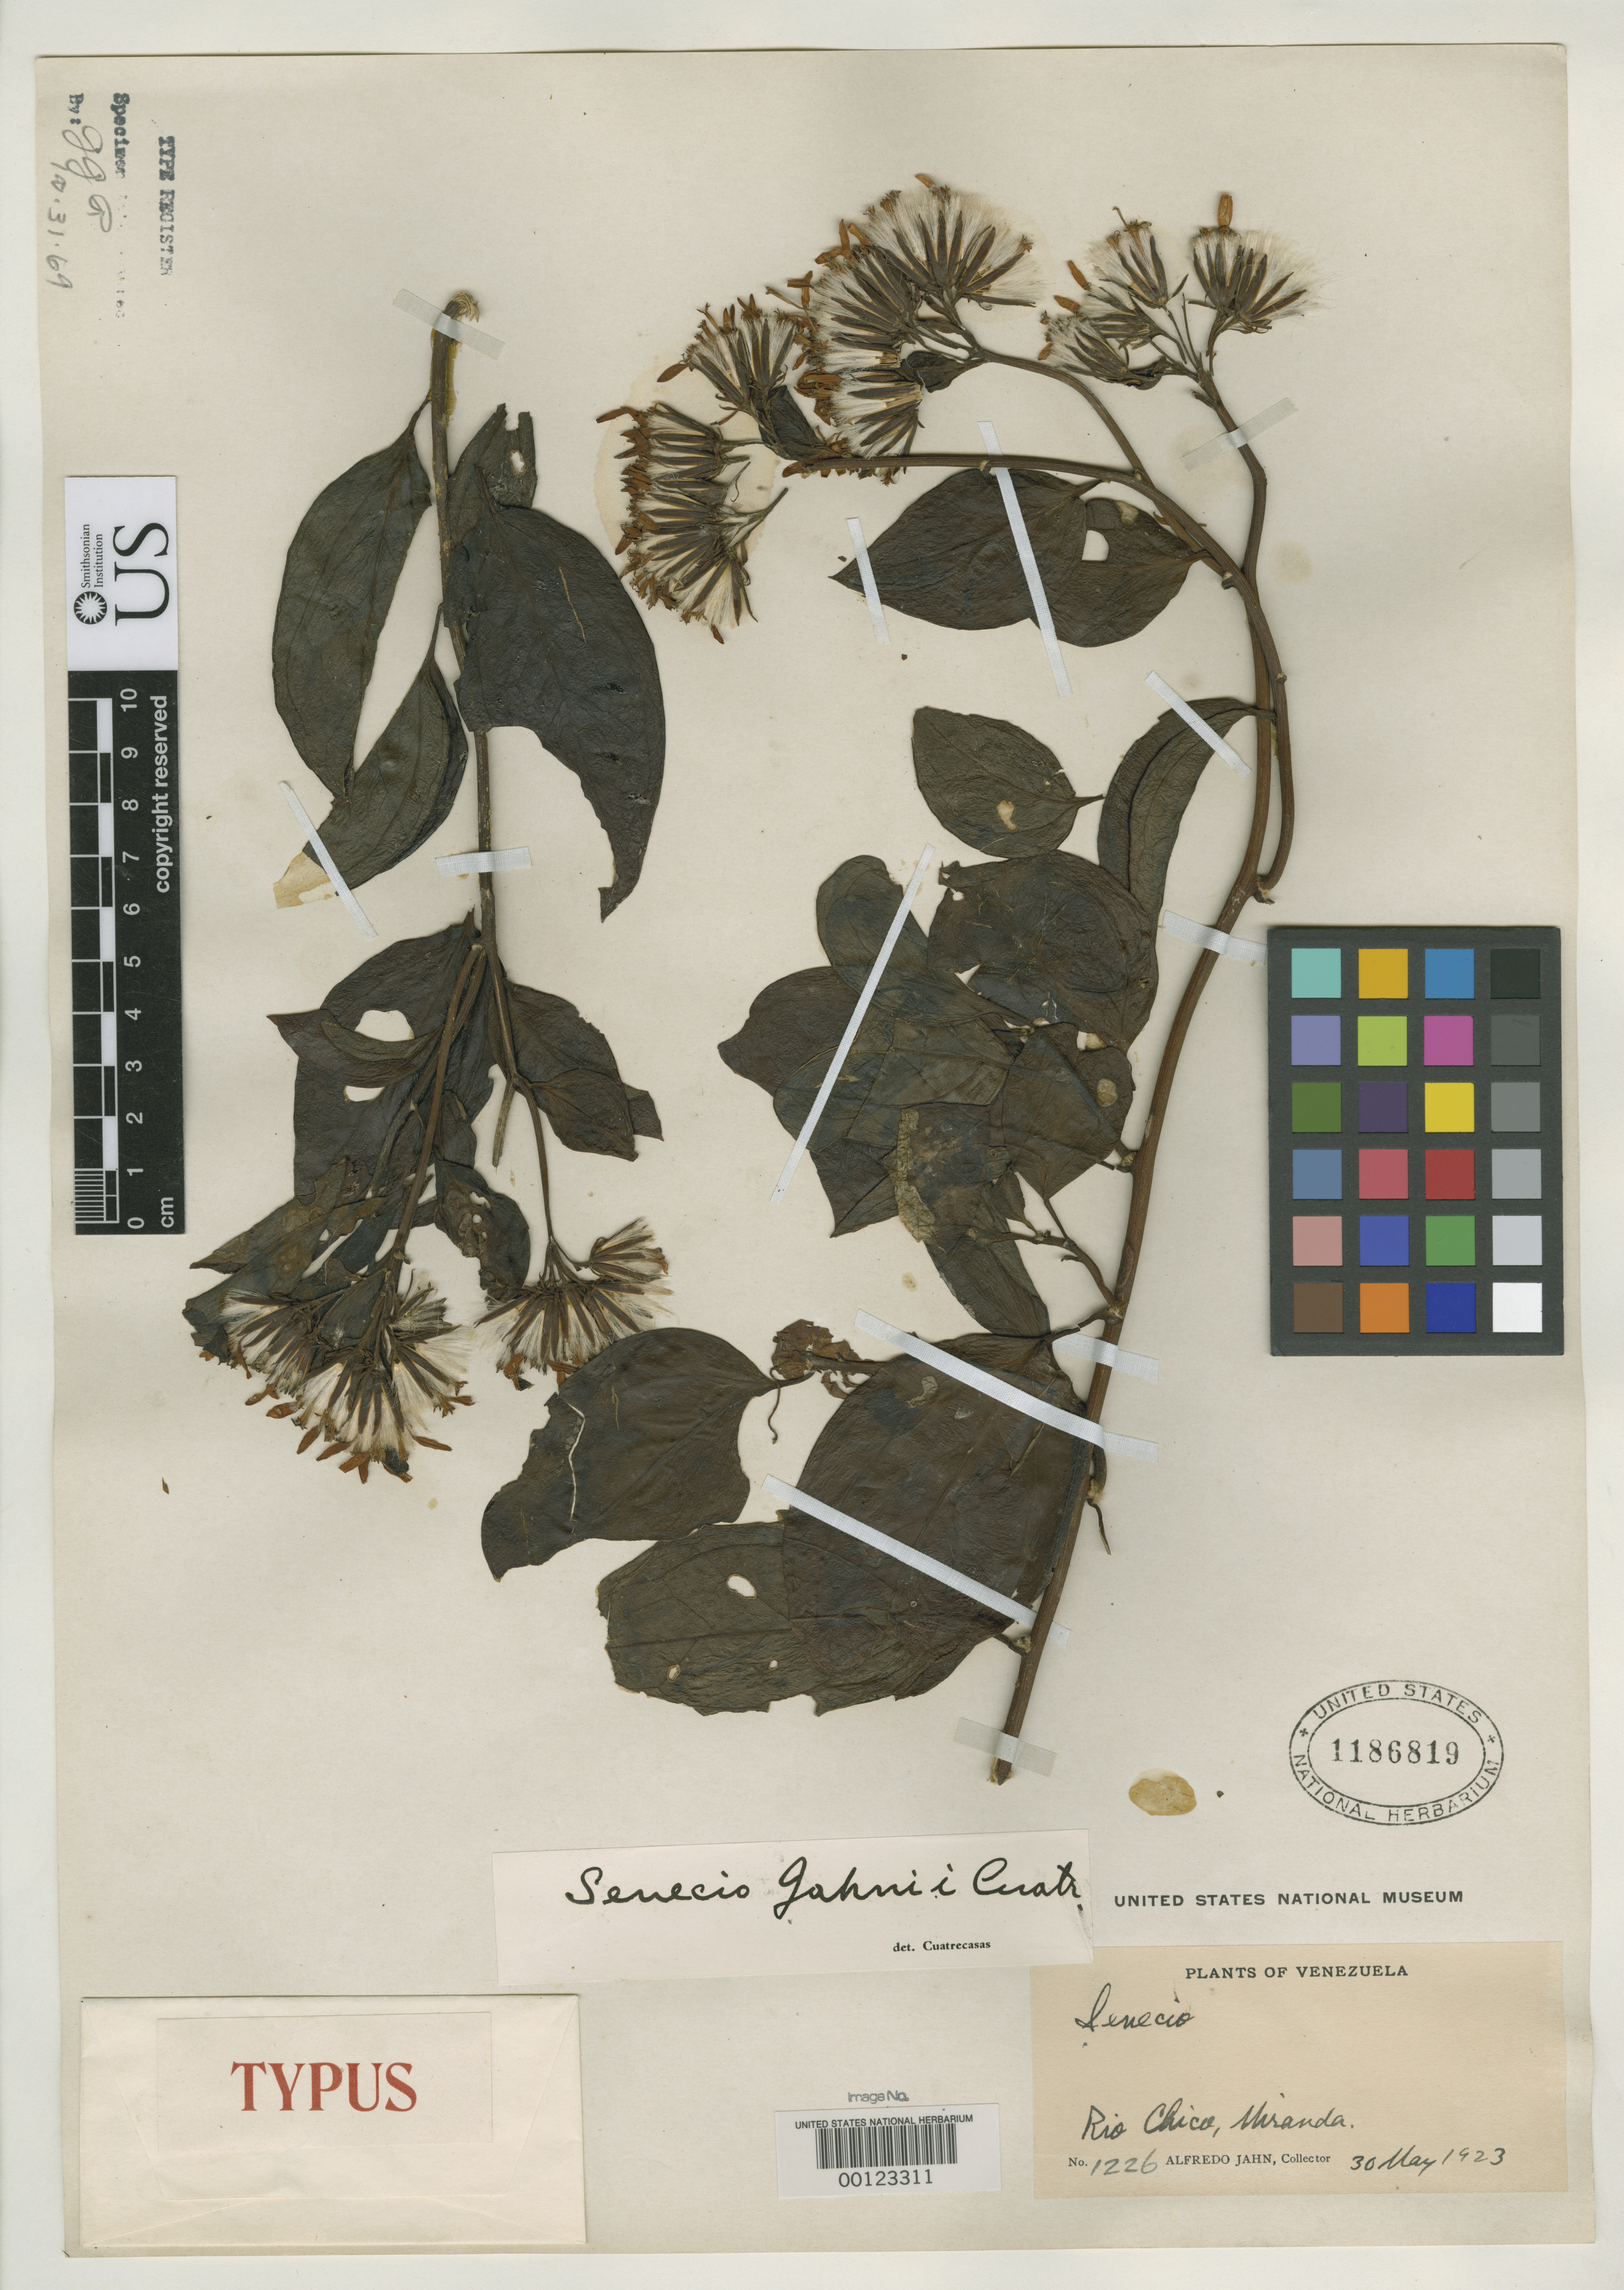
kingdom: Plantae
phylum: Tracheophyta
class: Magnoliopsida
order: Asterales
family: Asteraceae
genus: Senecio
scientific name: Senecio jahnii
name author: Cuatrec.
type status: Holotype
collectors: A. Jahn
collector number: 1226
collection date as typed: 30 May 1923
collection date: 1923-05-30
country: Venezuela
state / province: Miranda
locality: Rio Chico.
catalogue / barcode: US 1186819